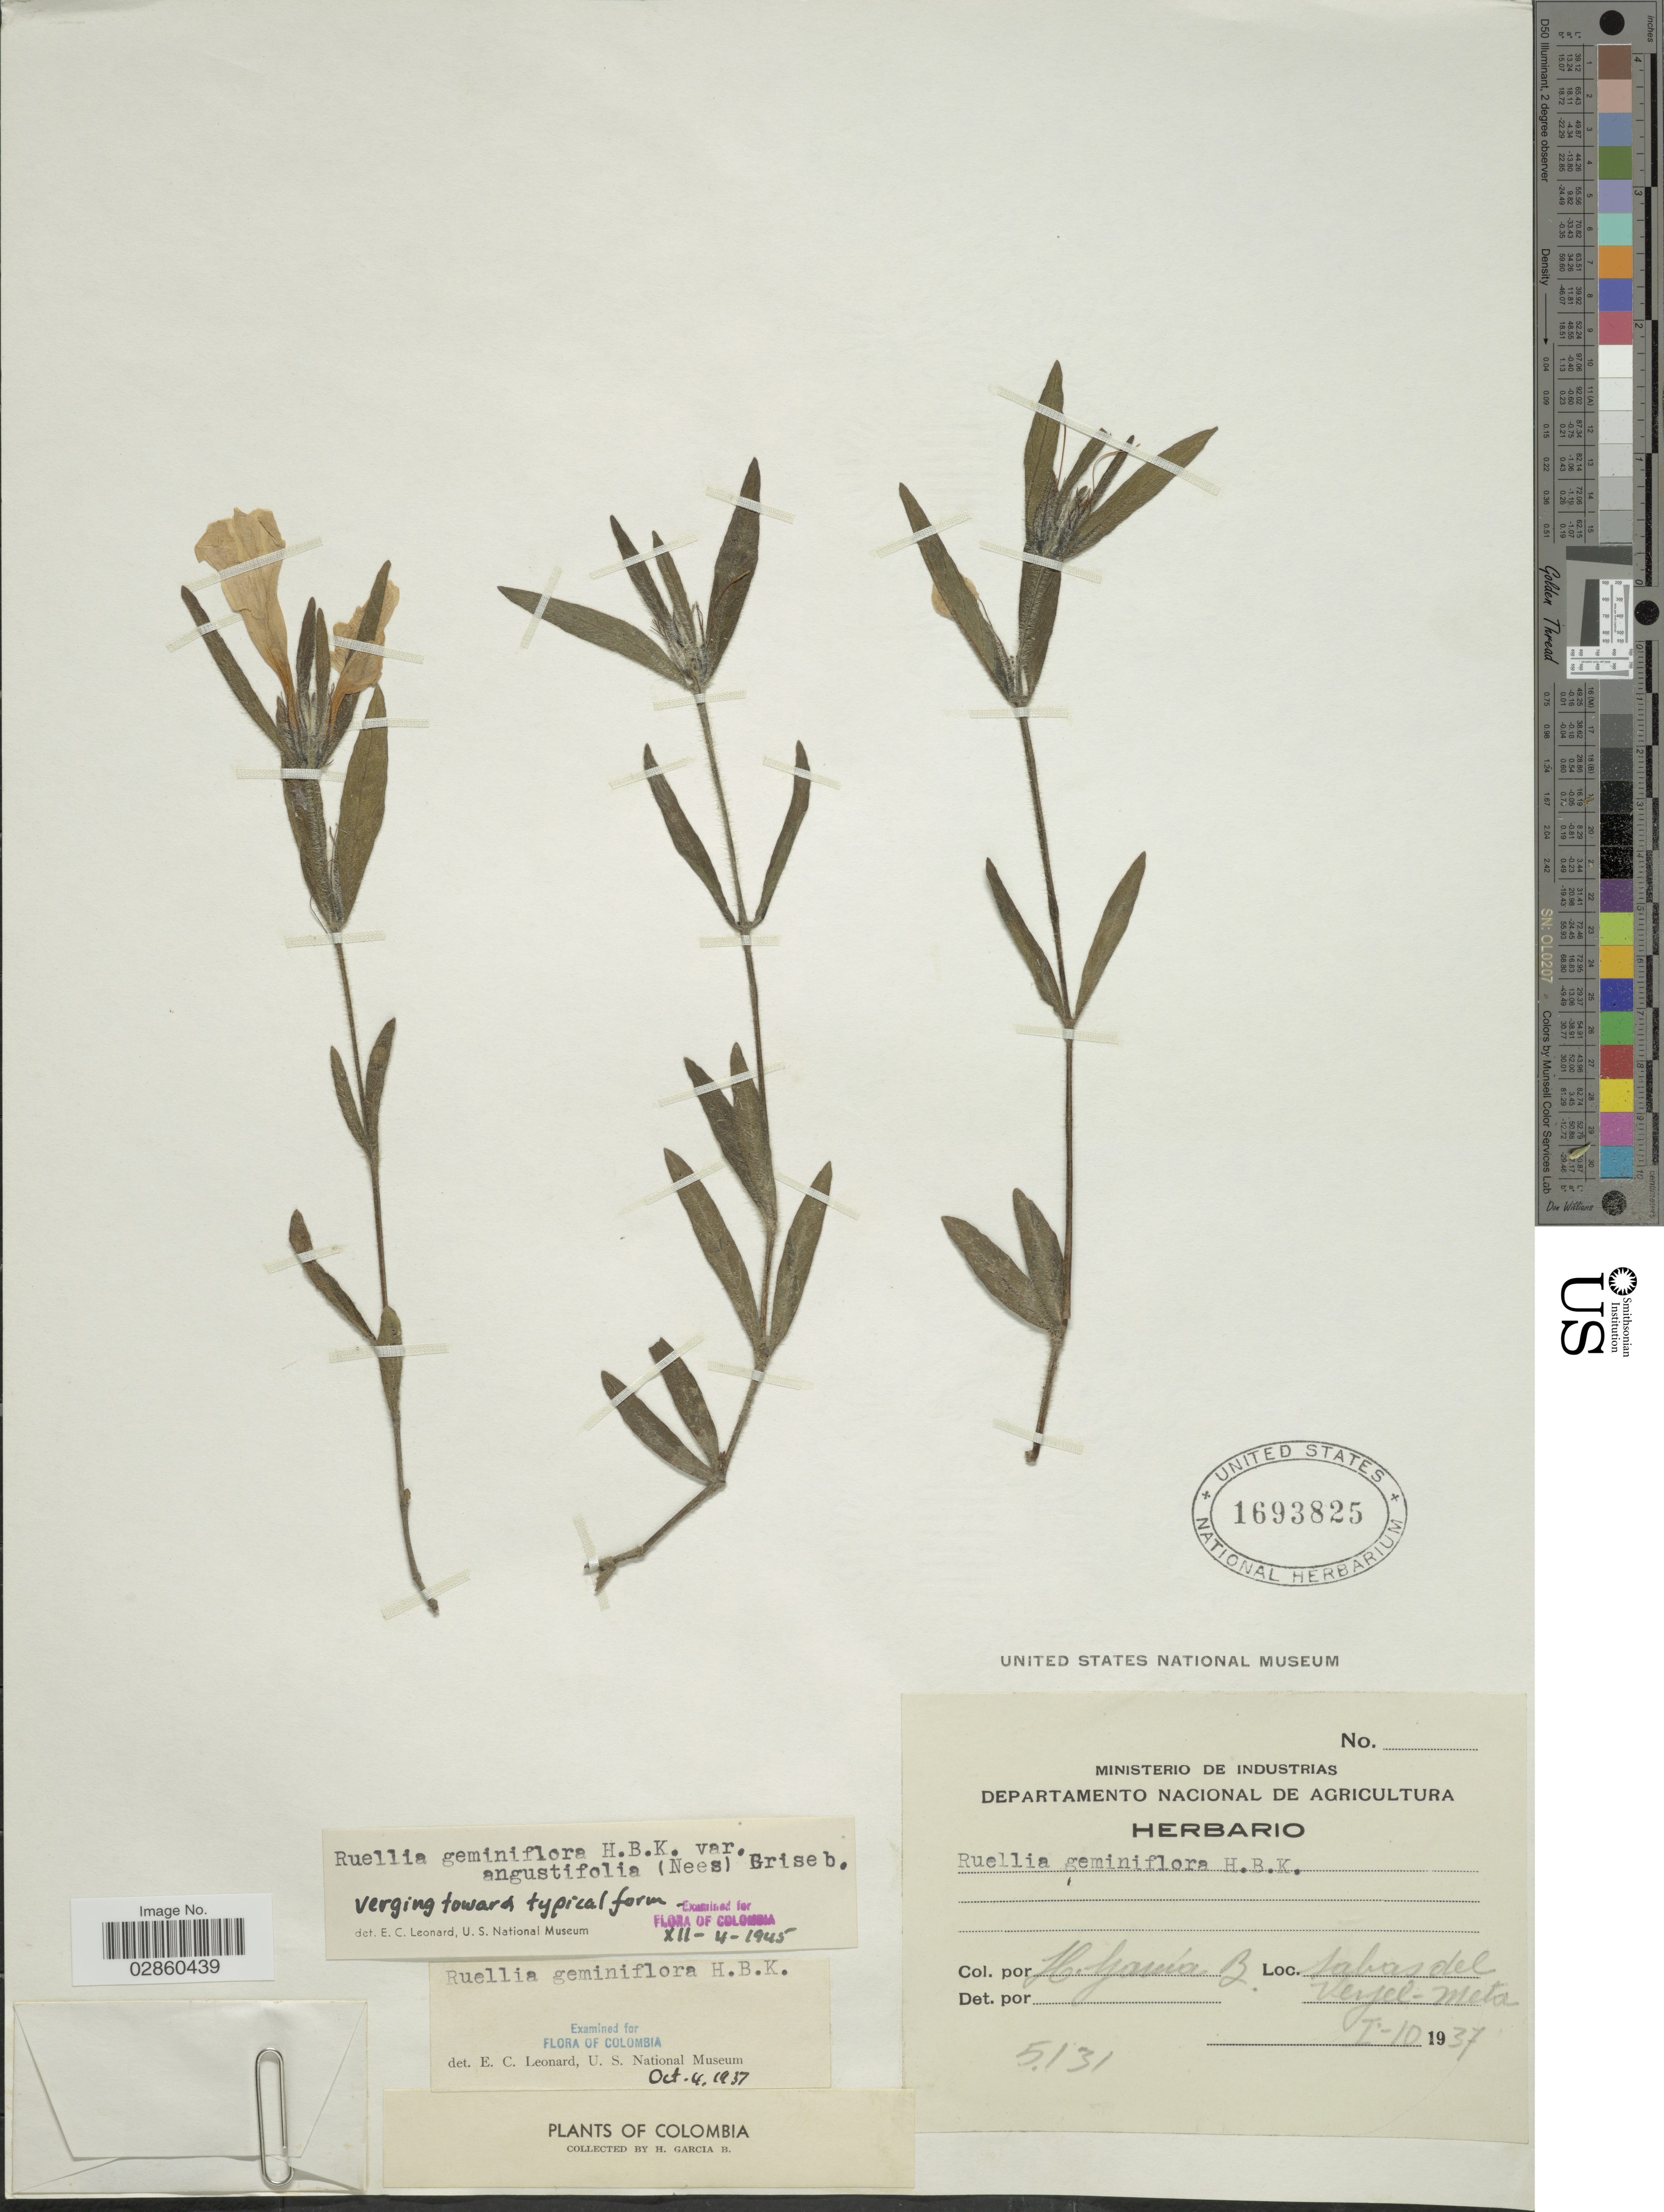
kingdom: Plantae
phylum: Tracheophyta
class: Magnoliopsida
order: Lamiales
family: Acanthaceae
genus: Ruellia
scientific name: Ruellia geminiflora var. angustifolia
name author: (Nees) Griseb.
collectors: H. García Barriga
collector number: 5131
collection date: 1937-01-10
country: Colombia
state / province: Meta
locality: Sabas del Verjel-Meta.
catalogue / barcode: US 1693825